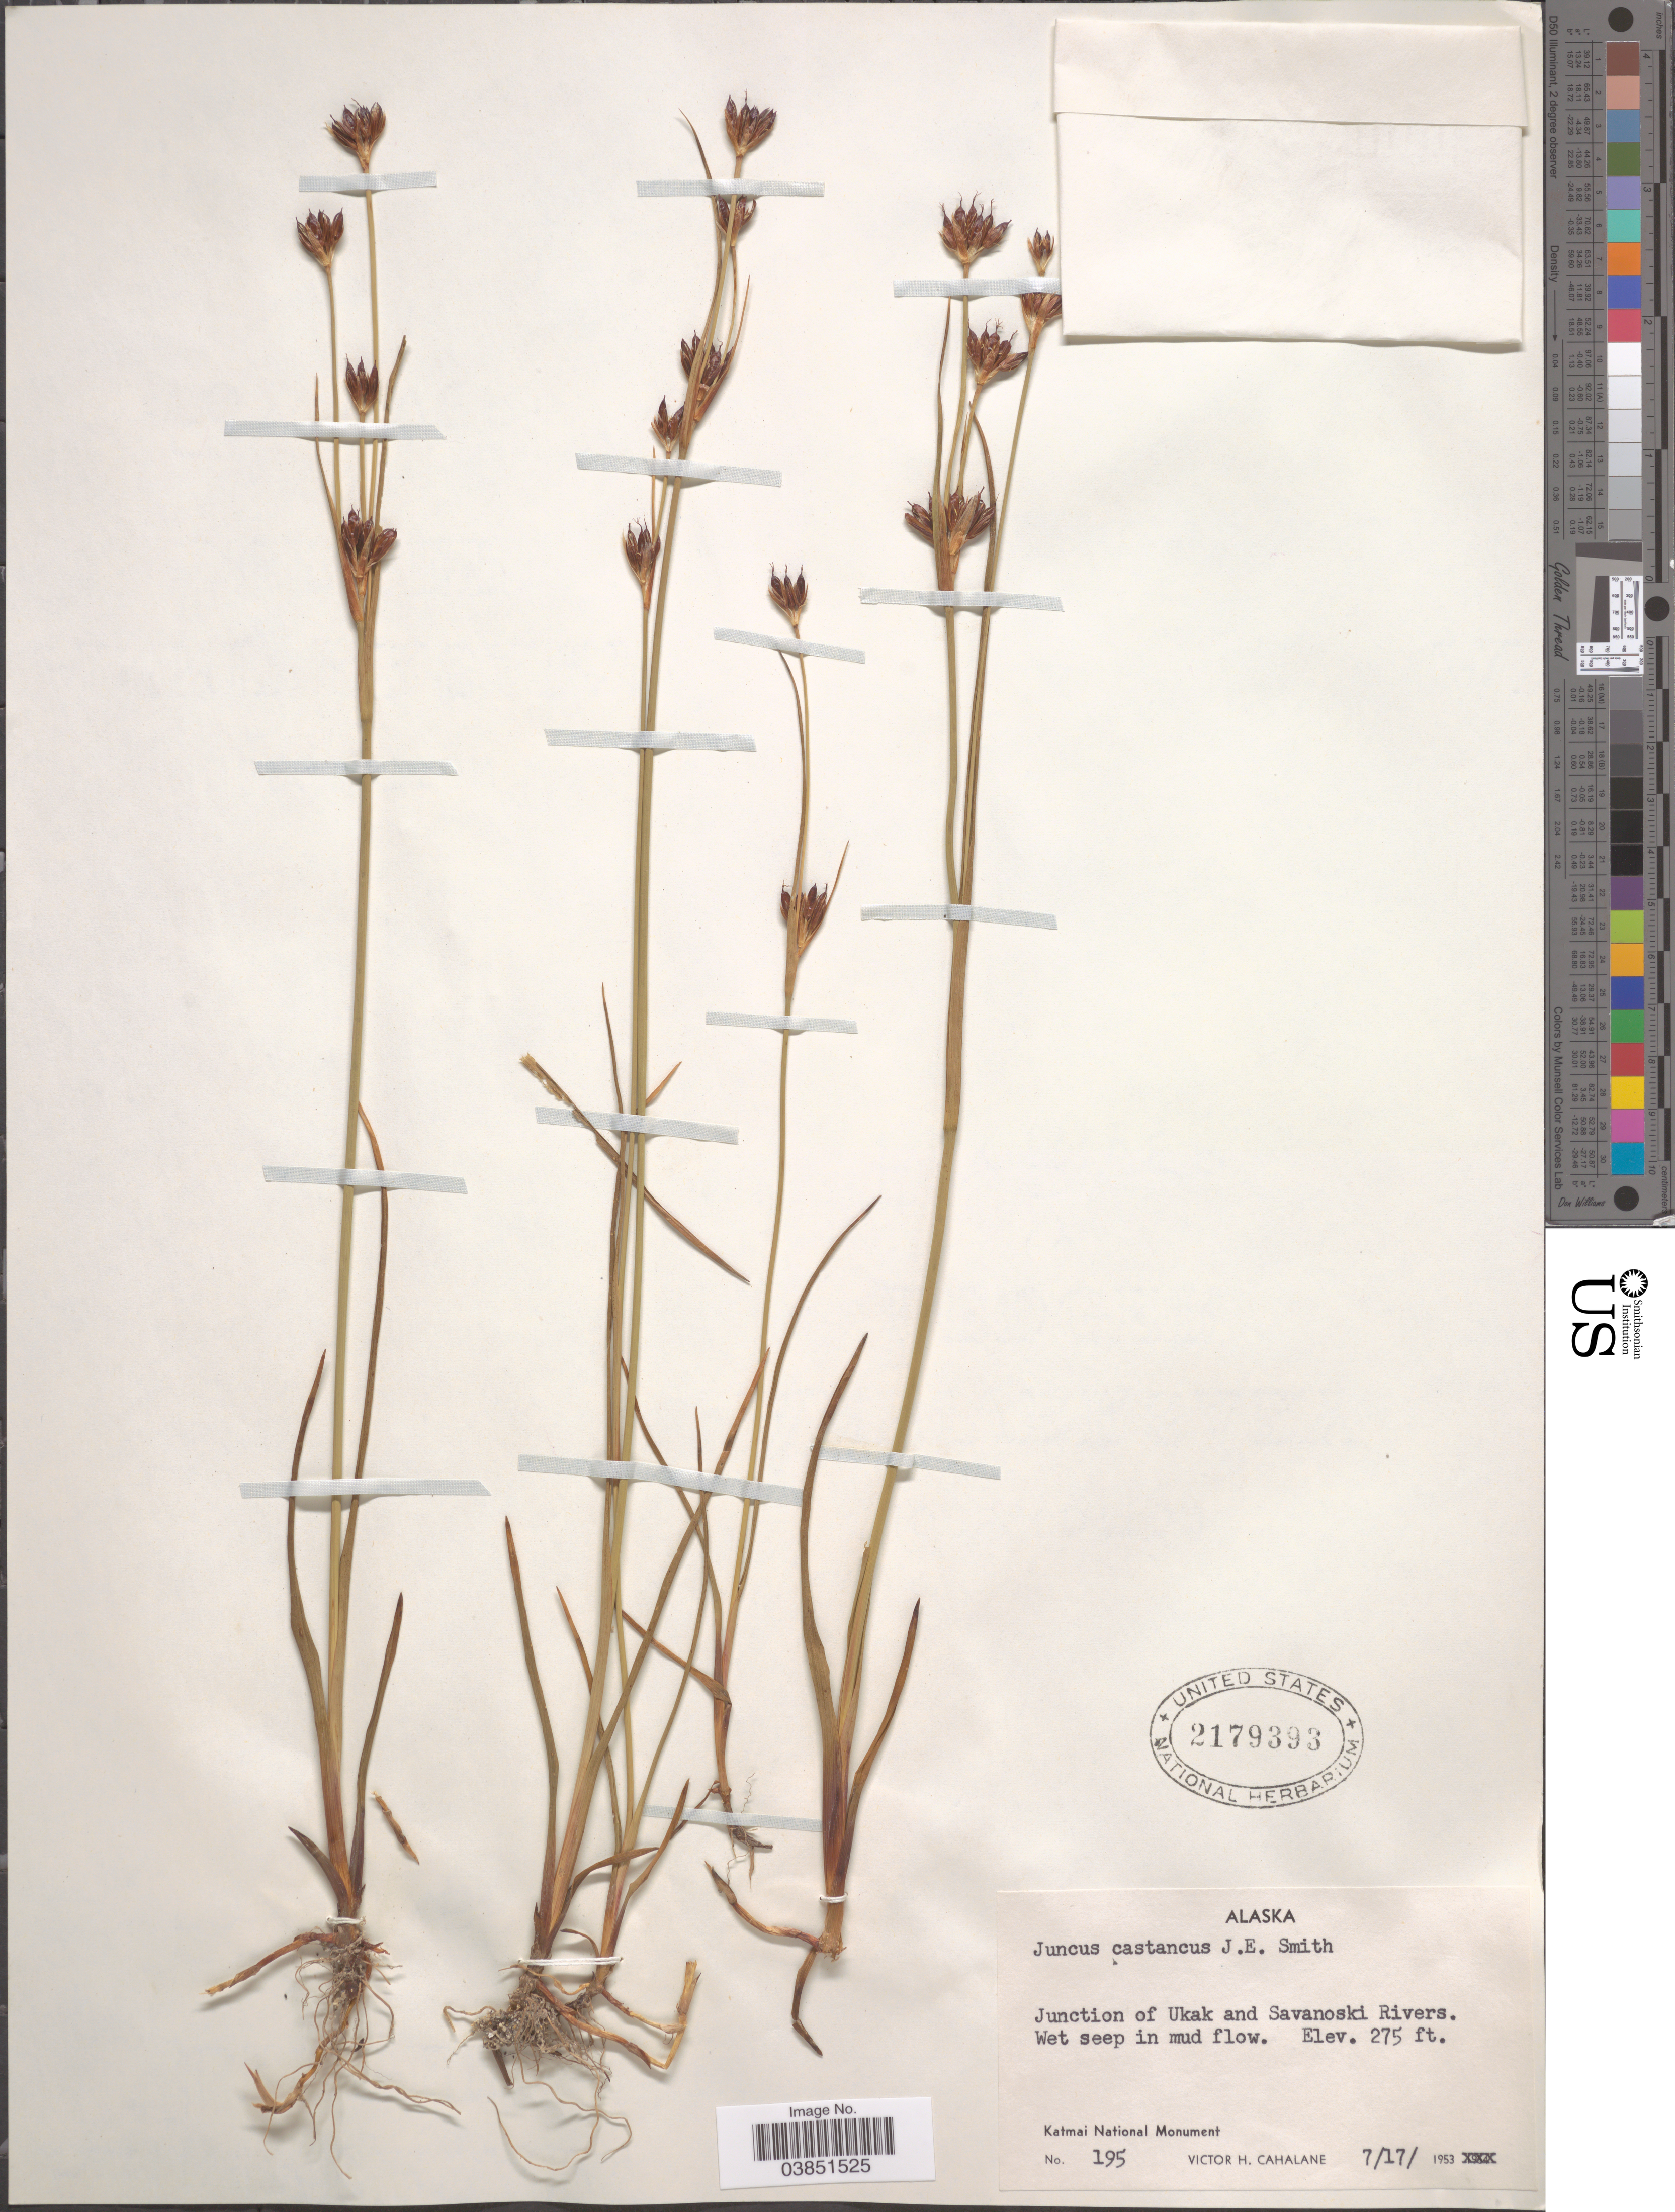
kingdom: Plantae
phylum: Tracheophyta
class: Liliopsida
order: Poales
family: Juncaceae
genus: Juncus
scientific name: Juncus castaneus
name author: Sm.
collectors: V. Cahalane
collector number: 195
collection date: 1953-07-17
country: United States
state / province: Alaska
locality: Junction of Ukak and Savanoski Rivers.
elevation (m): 84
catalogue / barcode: US 2179393